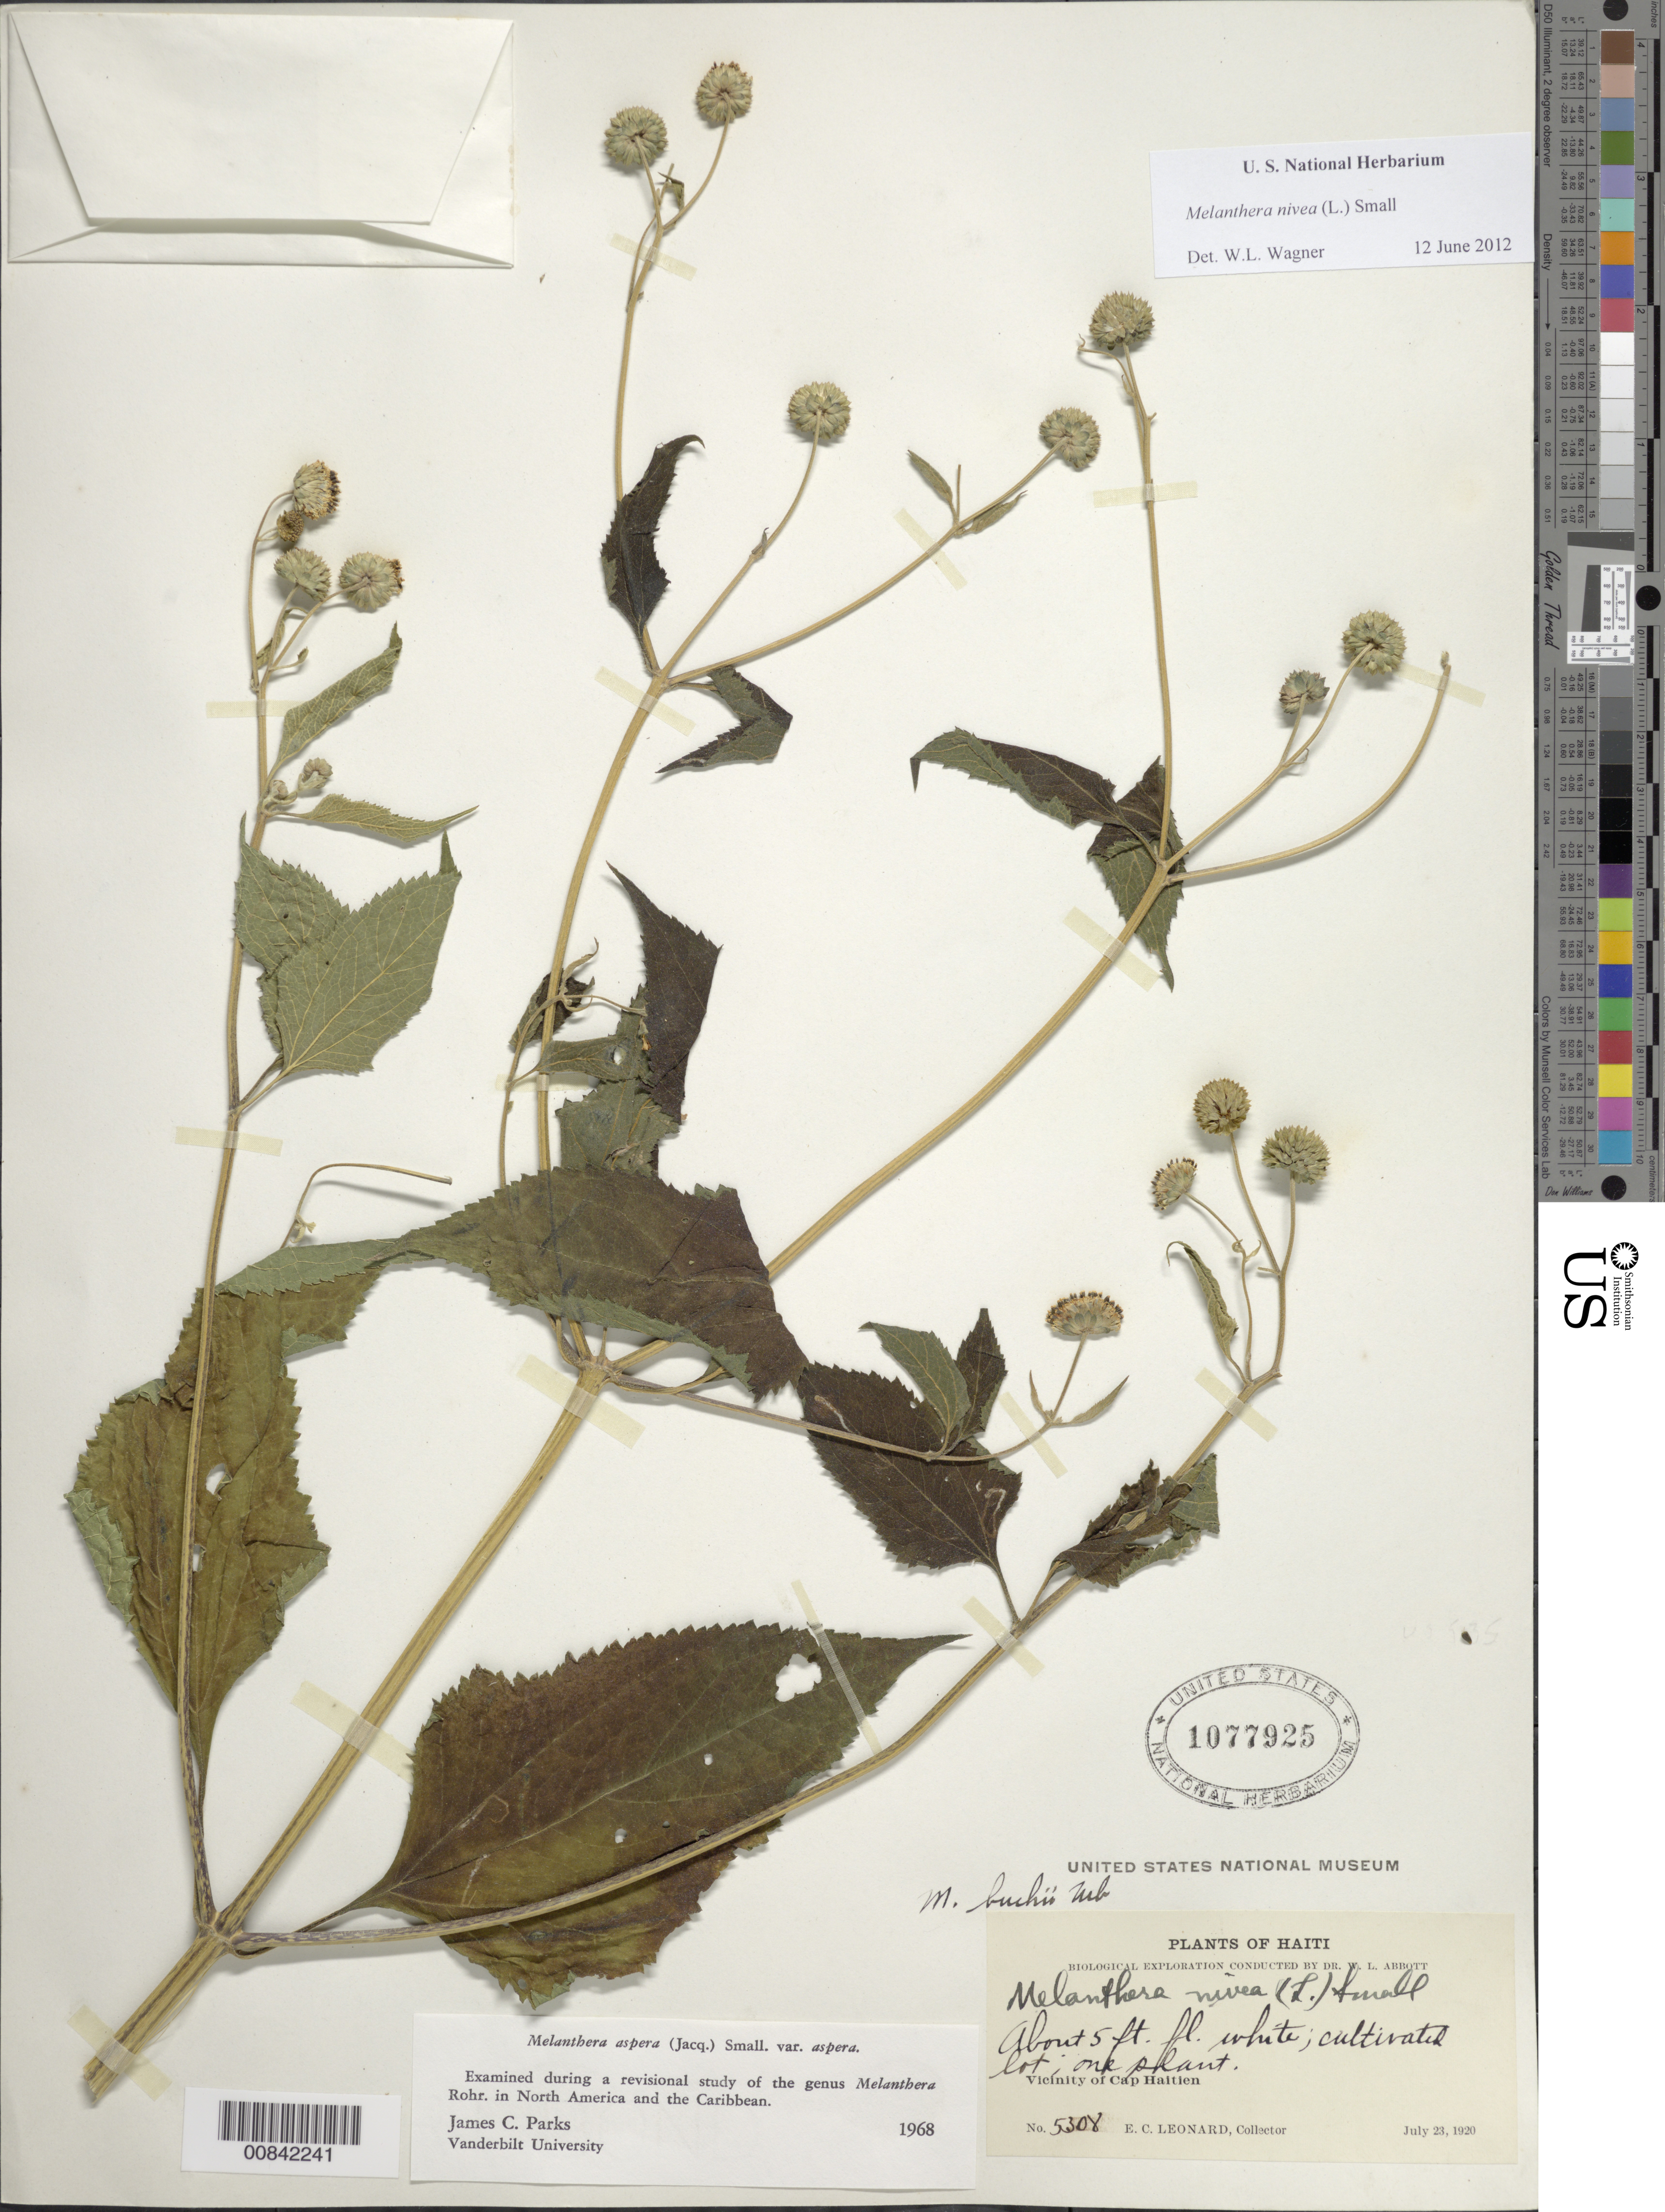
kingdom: Plantae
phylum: Tracheophyta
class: Magnoliopsida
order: Asterales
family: Asteraceae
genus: Melanthera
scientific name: Melanthera nivea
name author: (L.) Small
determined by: Parks, J. C.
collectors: E. C. Leonard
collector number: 5308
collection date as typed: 23 Jul 1920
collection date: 1920-07-23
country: Haiti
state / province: Nord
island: Hispaniola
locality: Vicinity of Cap Haitien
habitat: Cultivated lot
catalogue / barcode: US 1077925